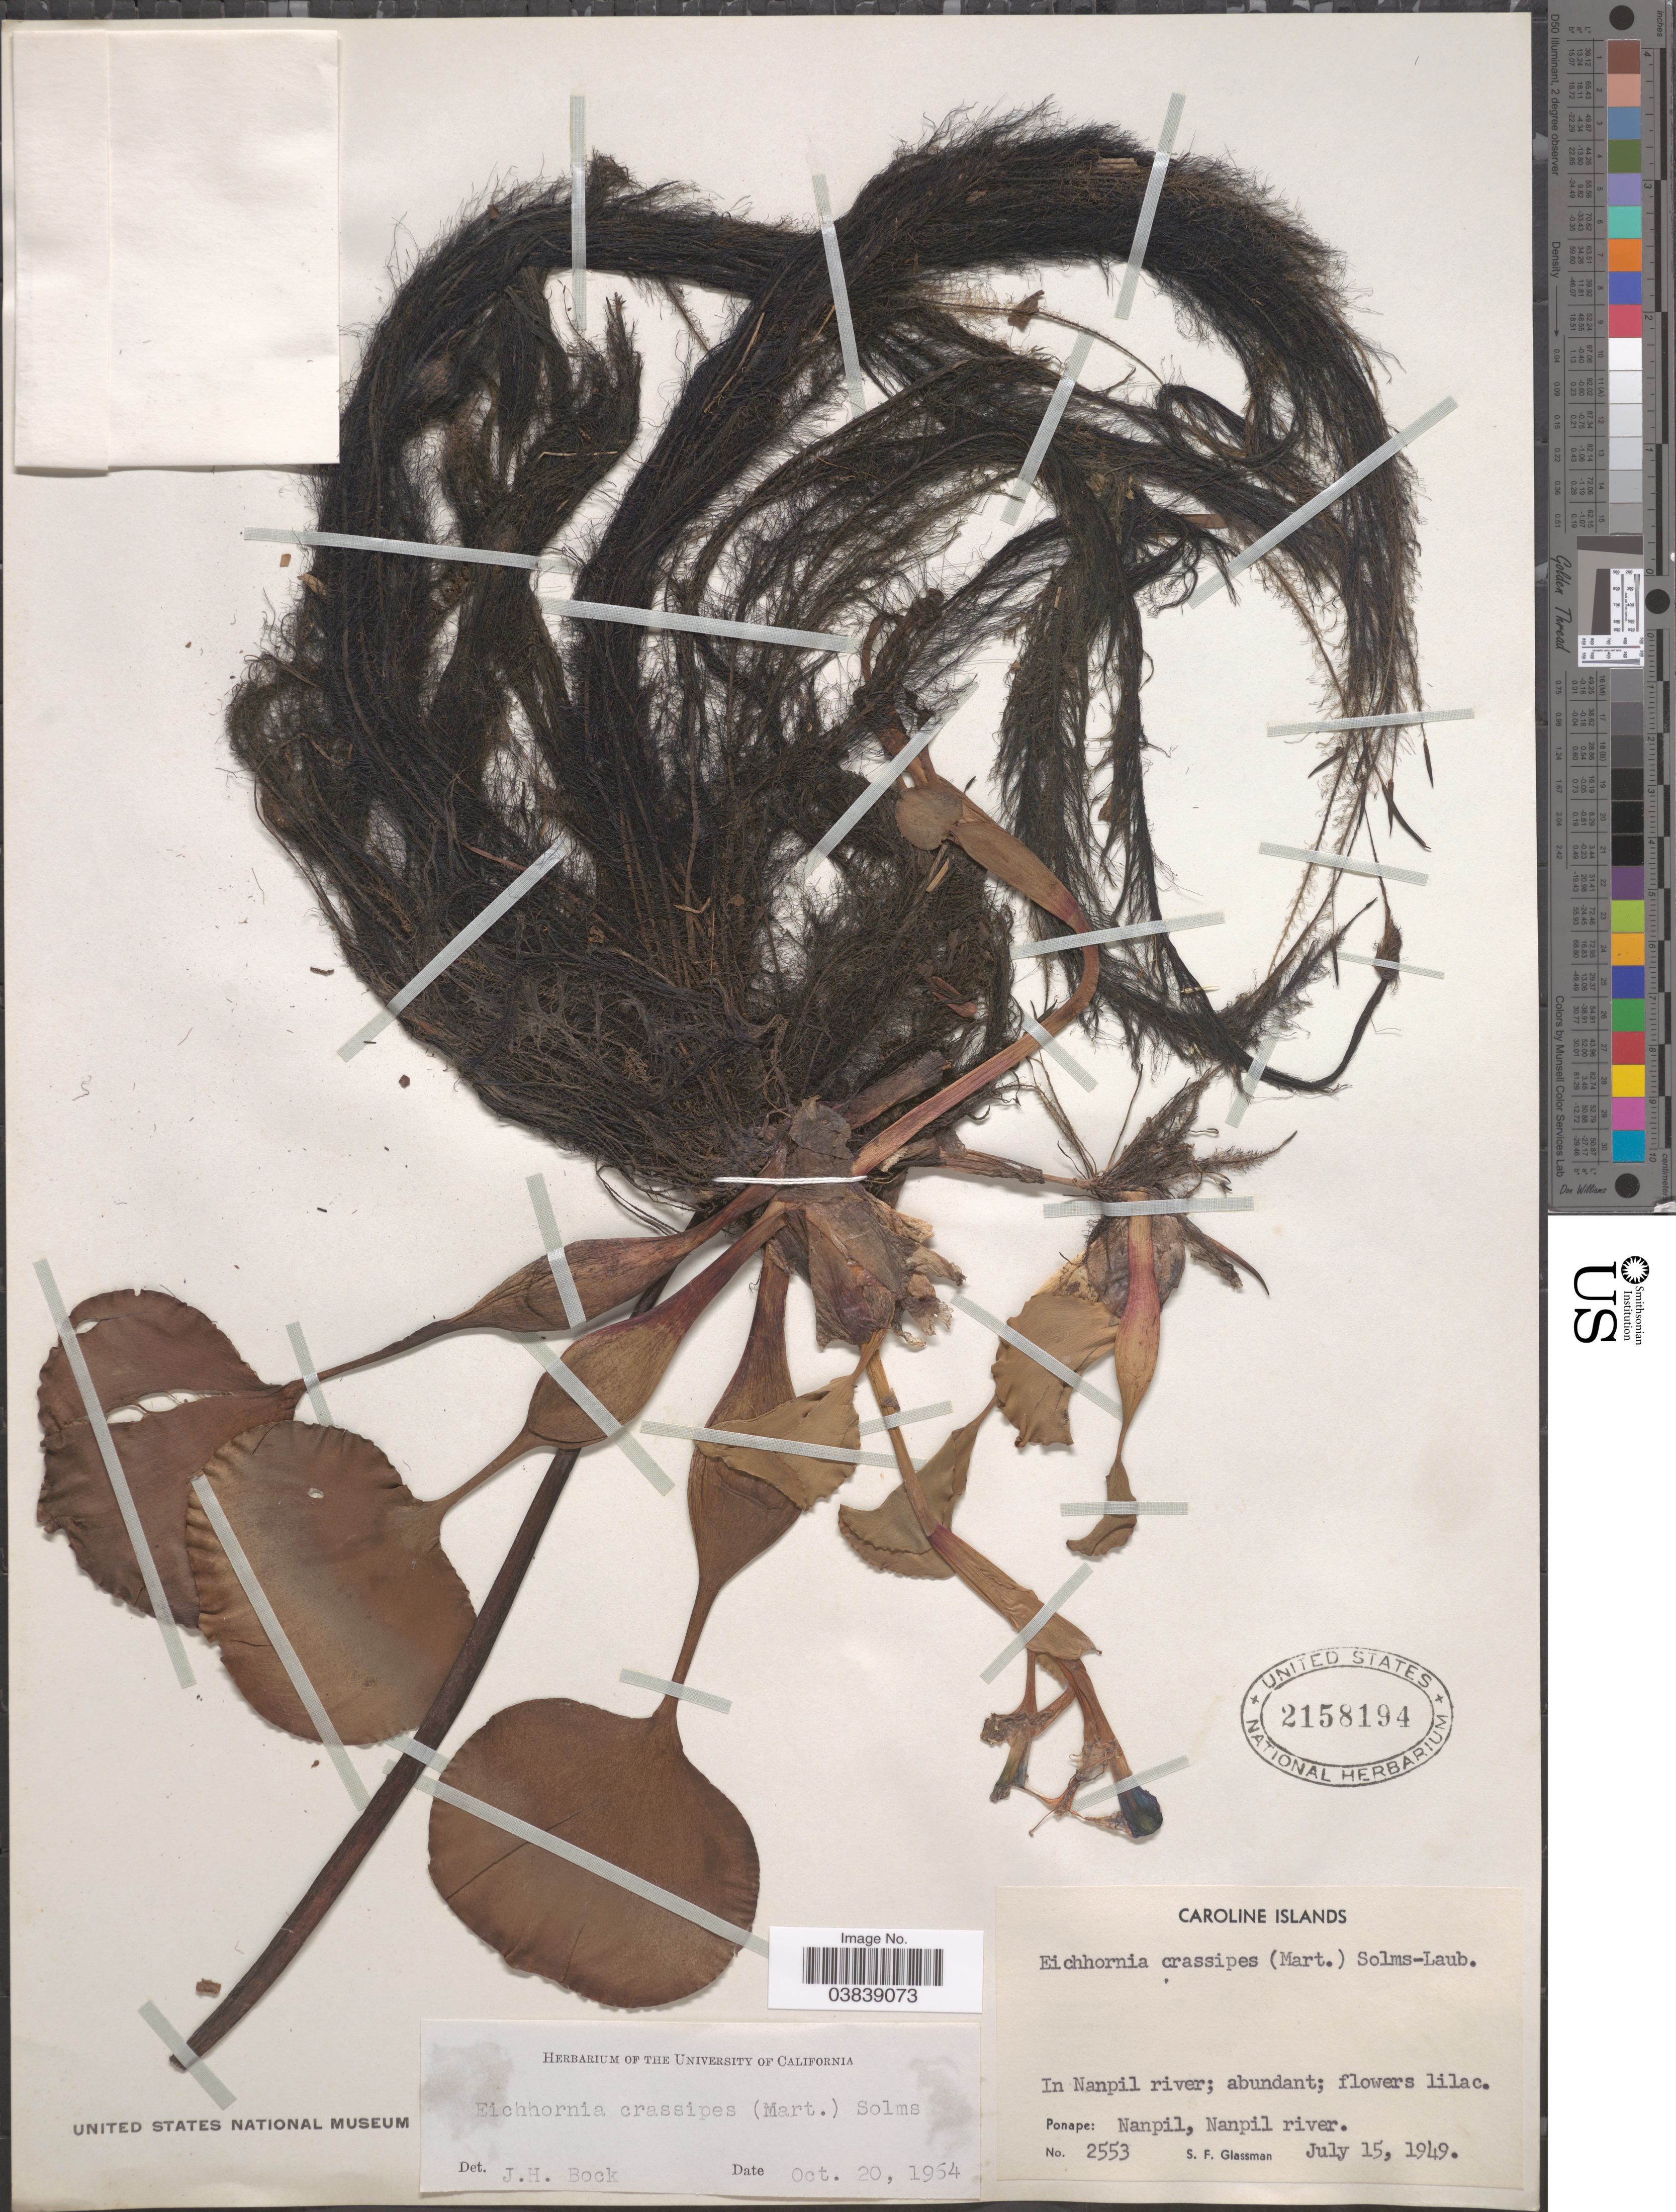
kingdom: Plantae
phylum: Tracheophyta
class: Liliopsida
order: Commelinales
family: Pontederiaceae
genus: Eichhornia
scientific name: Eichhornia crassipes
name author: (Mart.) Solms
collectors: S. F. Glassman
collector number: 2553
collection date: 1949-07-15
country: Micronesia, Federated States of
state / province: Pohnpei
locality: Caroline Islands. Ponape: Nanpil, Nanpil river.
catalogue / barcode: US 2158194